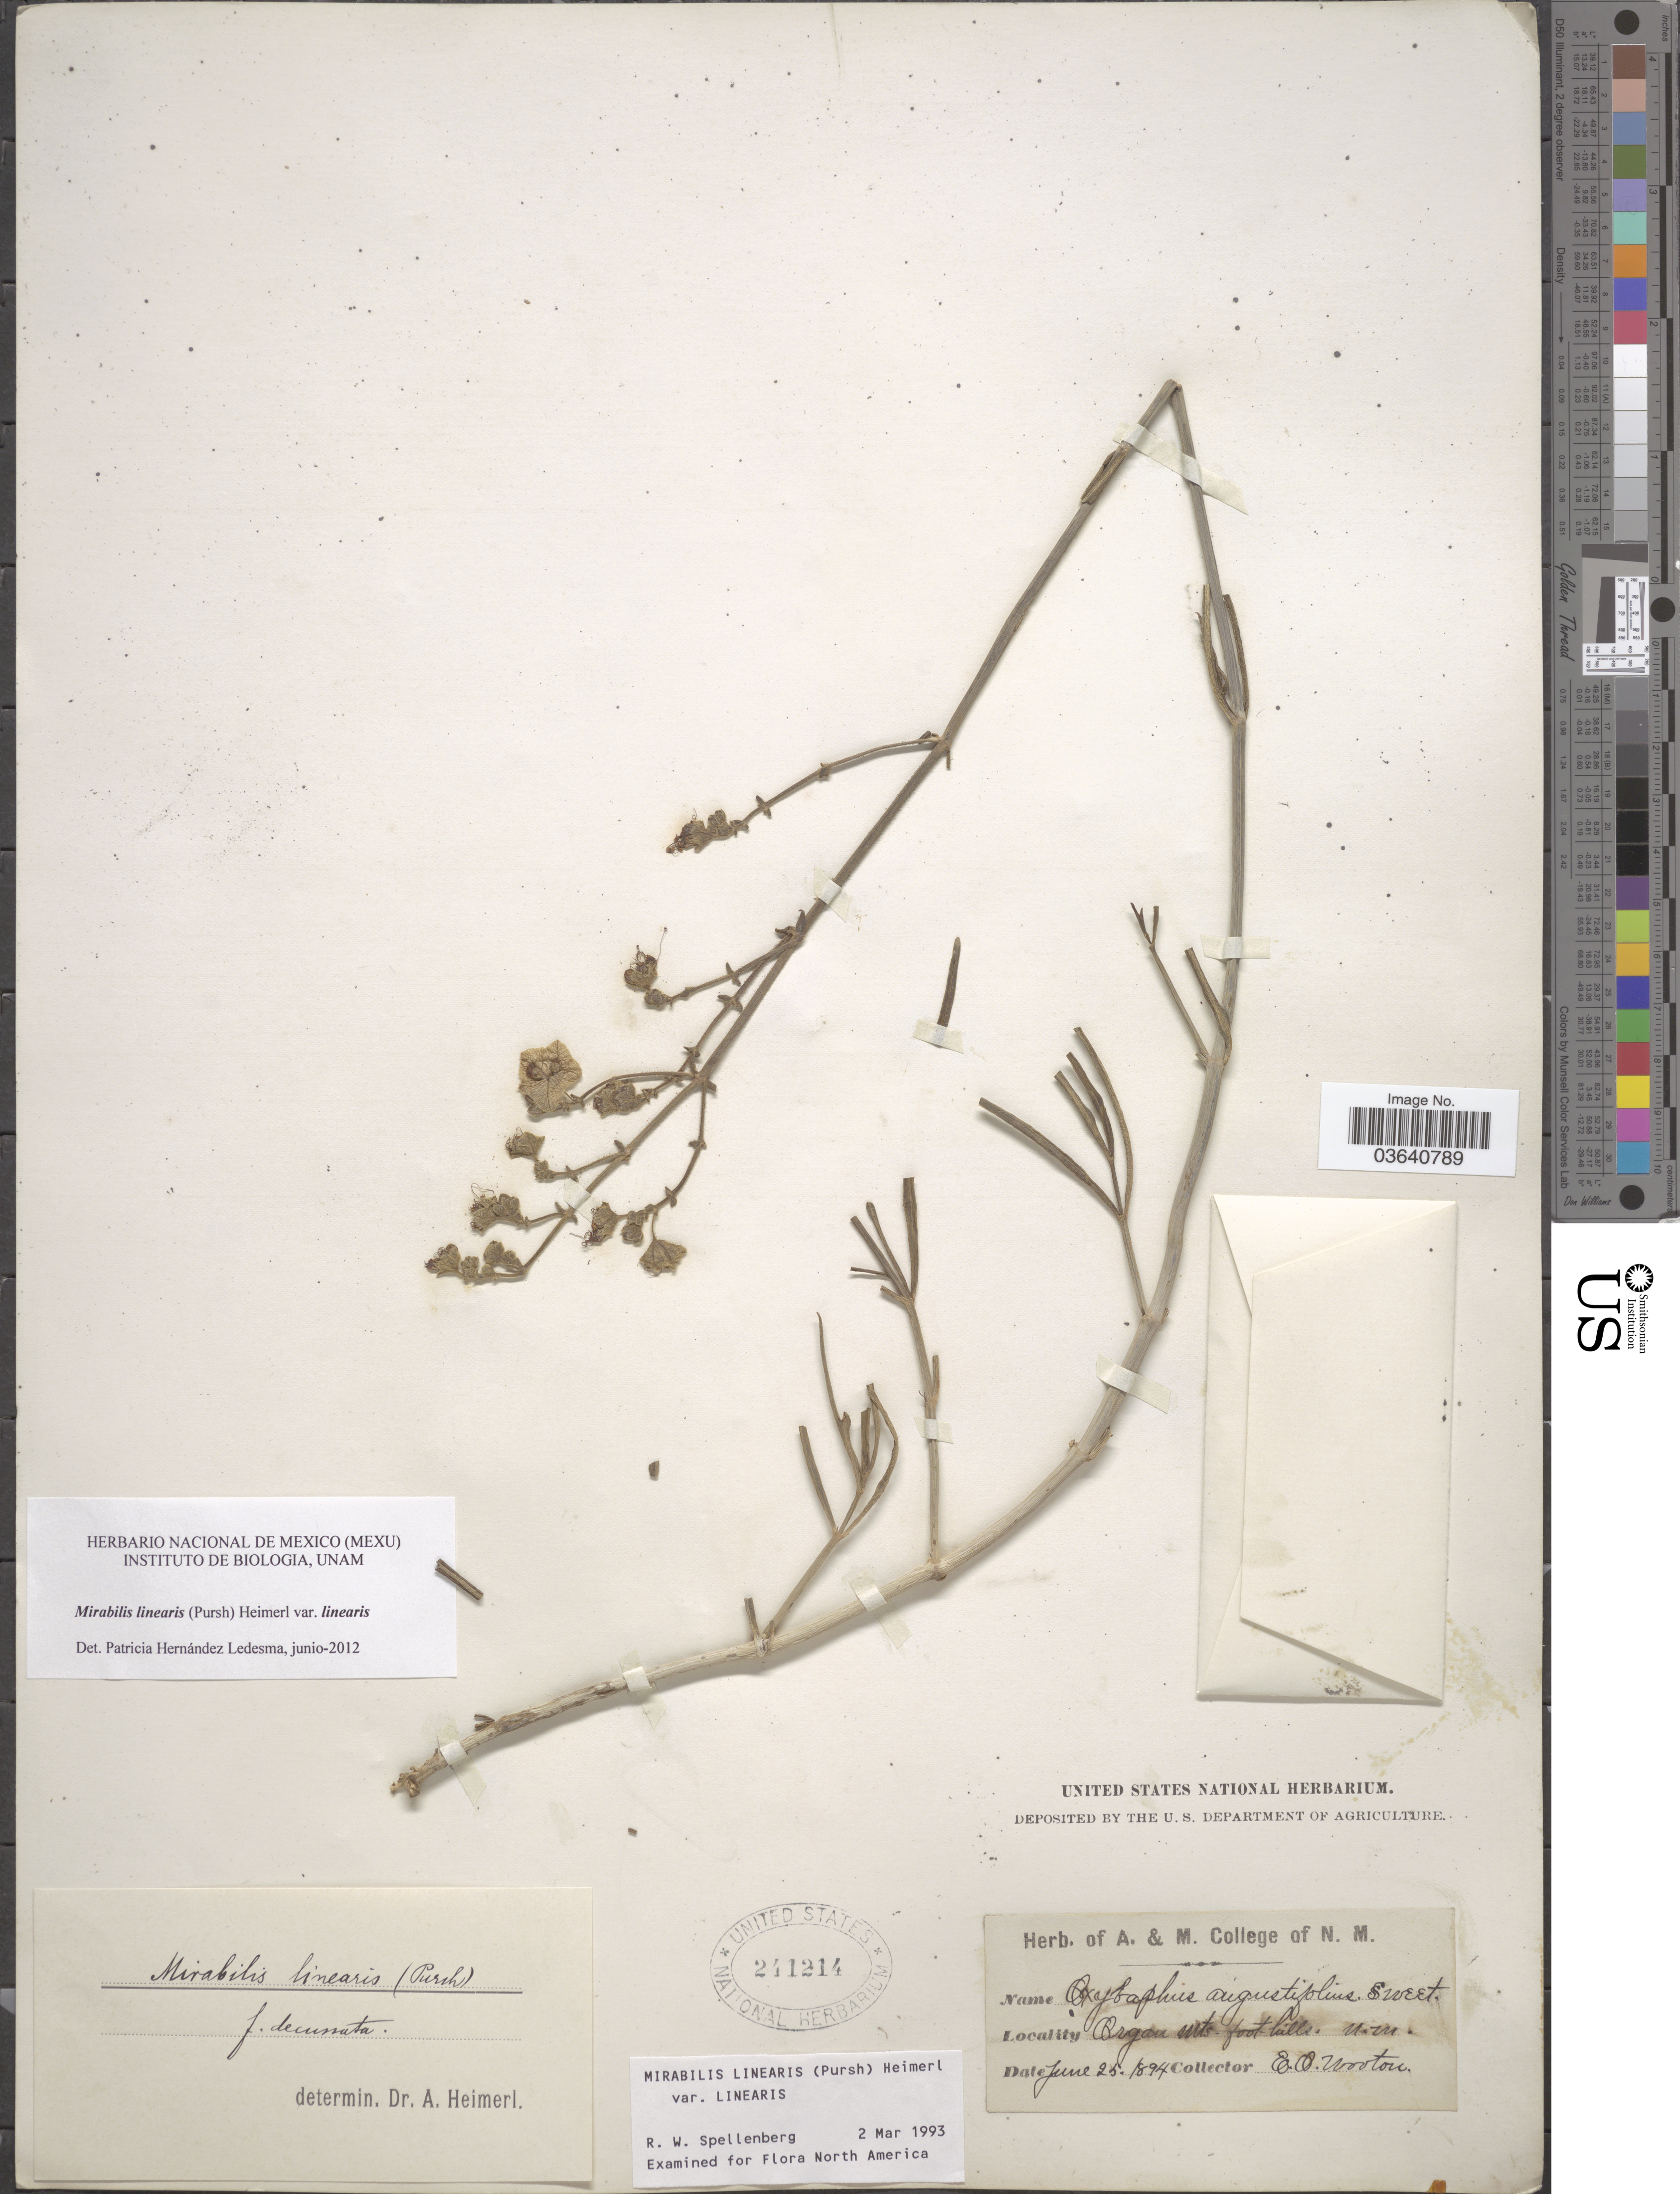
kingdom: Plantae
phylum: Tracheophyta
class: Magnoliopsida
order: Caryophyllales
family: Nyctaginaceae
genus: Mirabilis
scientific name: Mirabilis linearis var. linearis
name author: (Pursh) Heimerl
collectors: E. O. Wooton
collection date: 1894-06-25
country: United States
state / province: New Mexico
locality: Organ Mts. foot-hills.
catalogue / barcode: US 241214